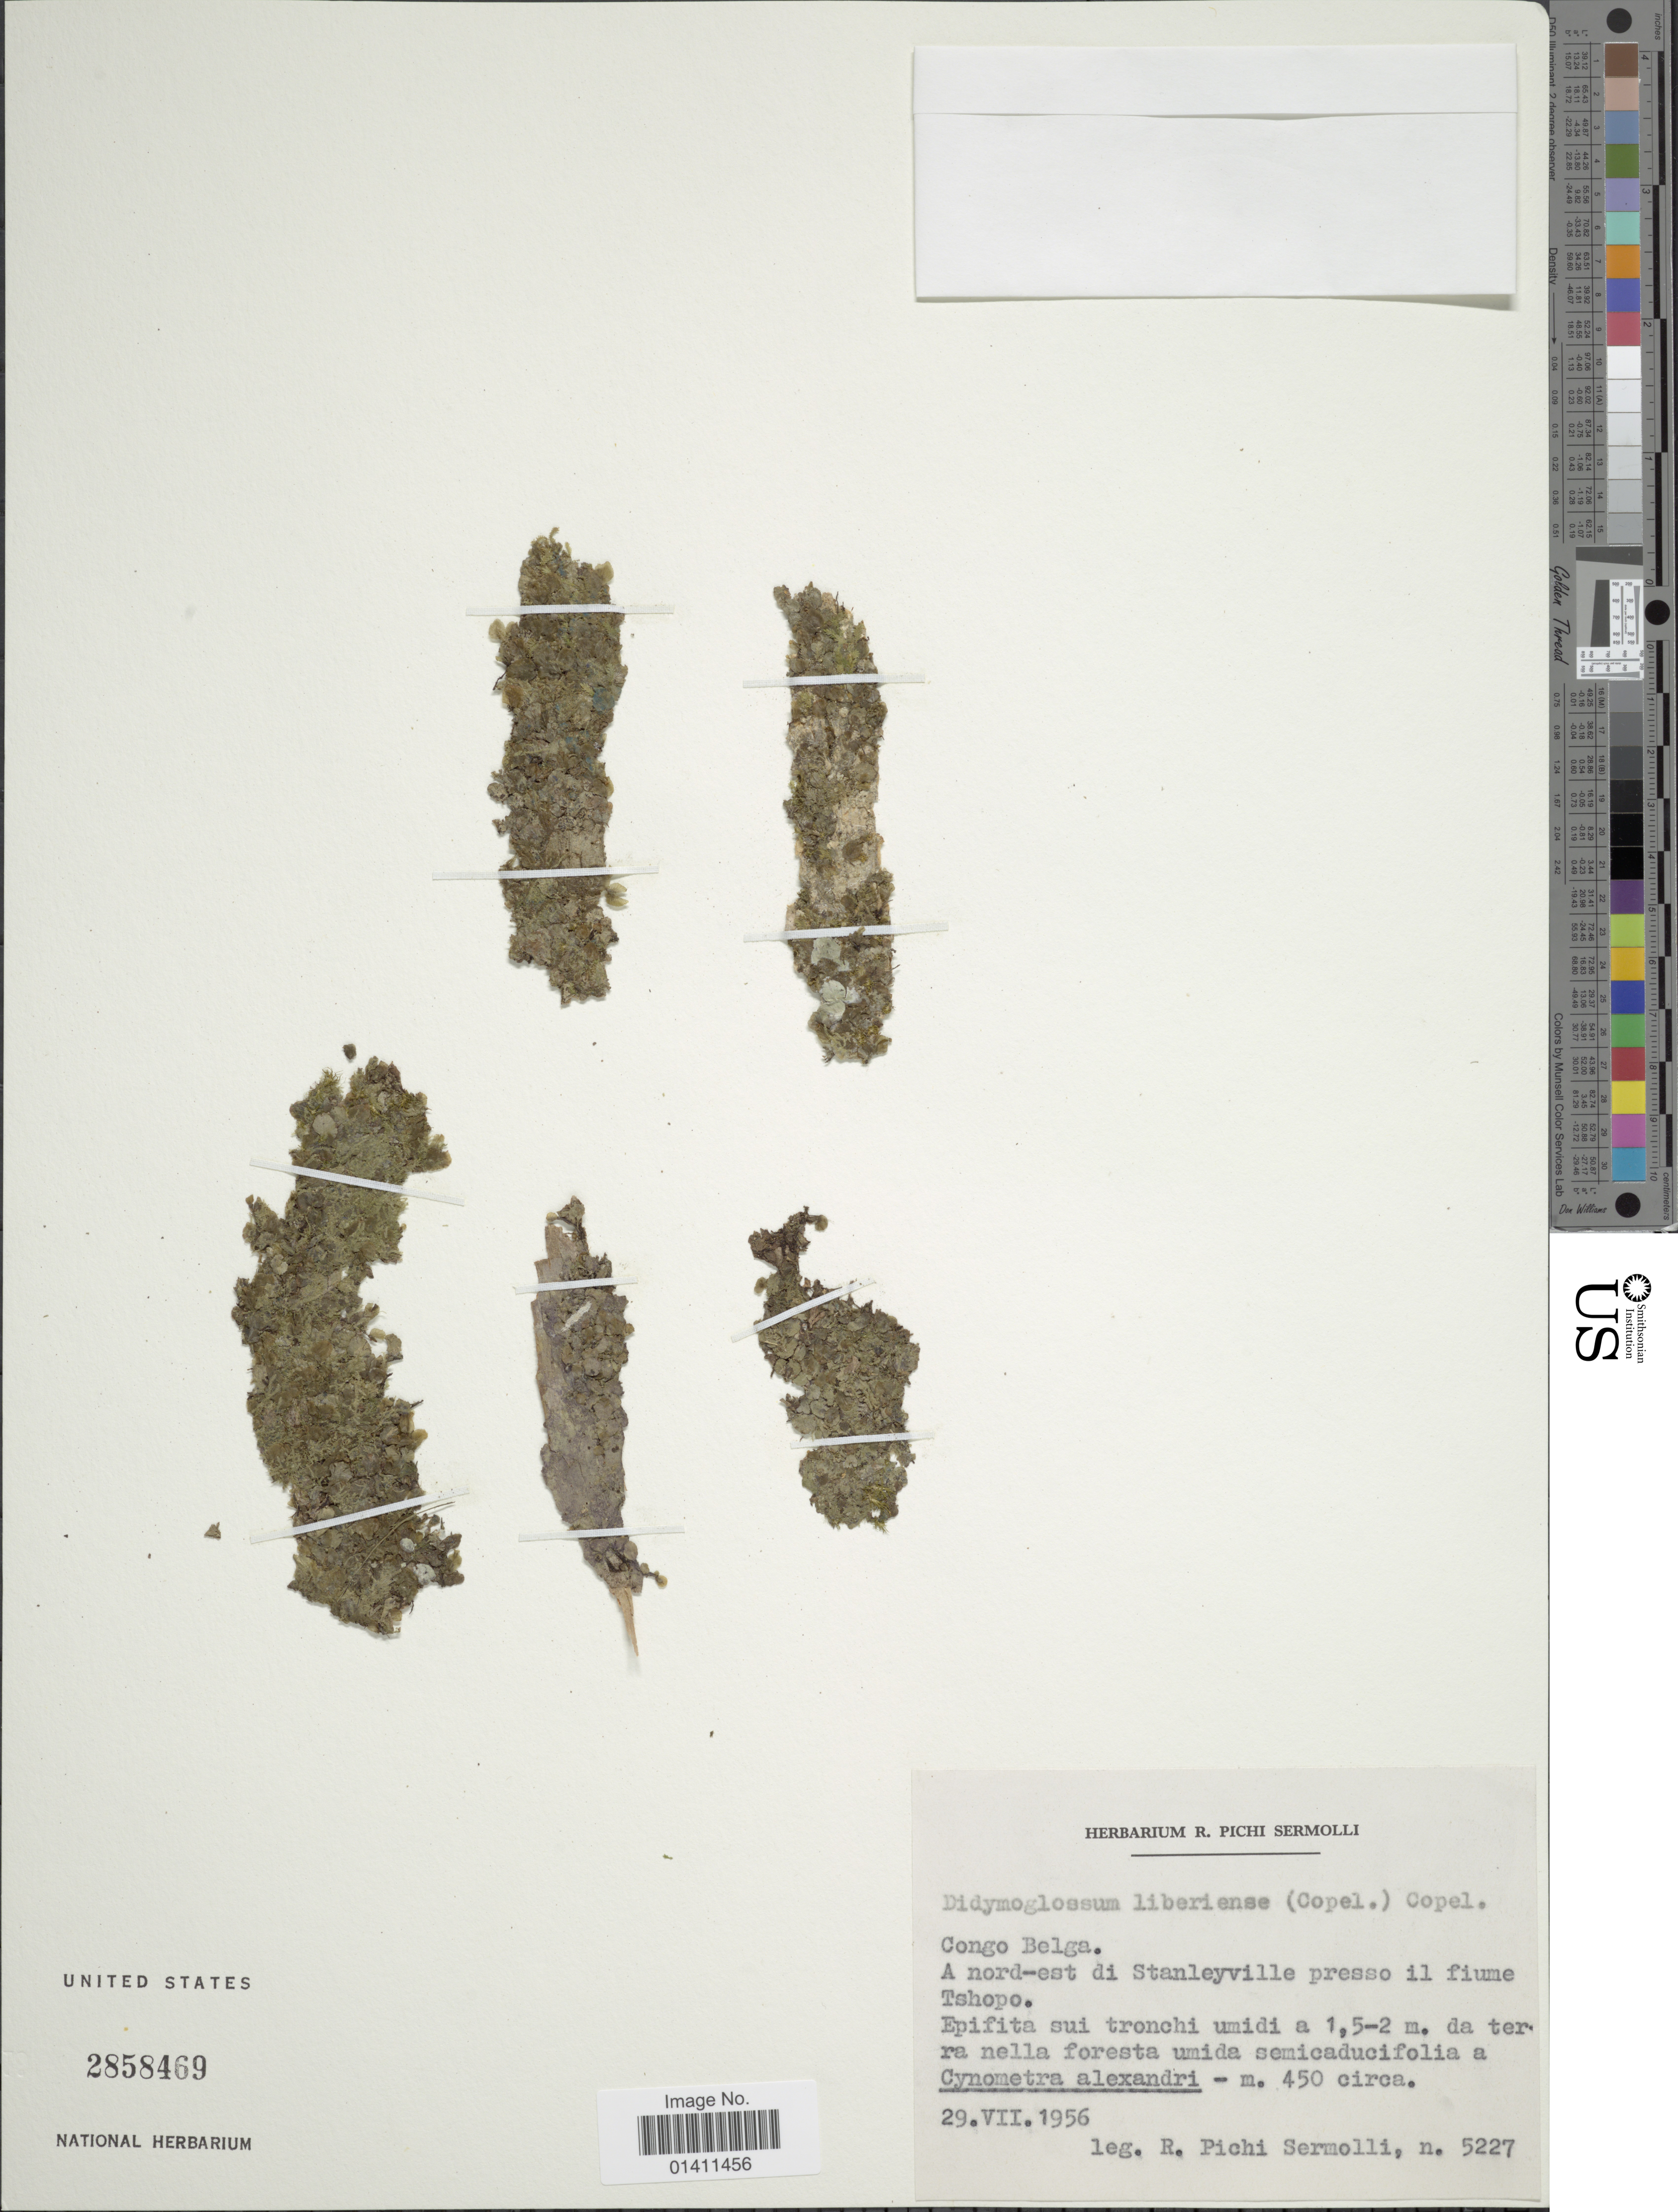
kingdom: Plantae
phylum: Tracheophyta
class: Polypodiopsida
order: Hymenophyllales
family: Hymenophyllaceae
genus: Didymoglossum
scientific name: Didymoglossum liberiense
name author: (Copel.) Copel.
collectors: R. E. Pichi-Sermolli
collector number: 5227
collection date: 1956-07-29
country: Congo, Democratic Republic of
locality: Congo Belga. A nord-est di Stanleyville presso il fiume Tshopo.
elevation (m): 450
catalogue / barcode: US 2858469